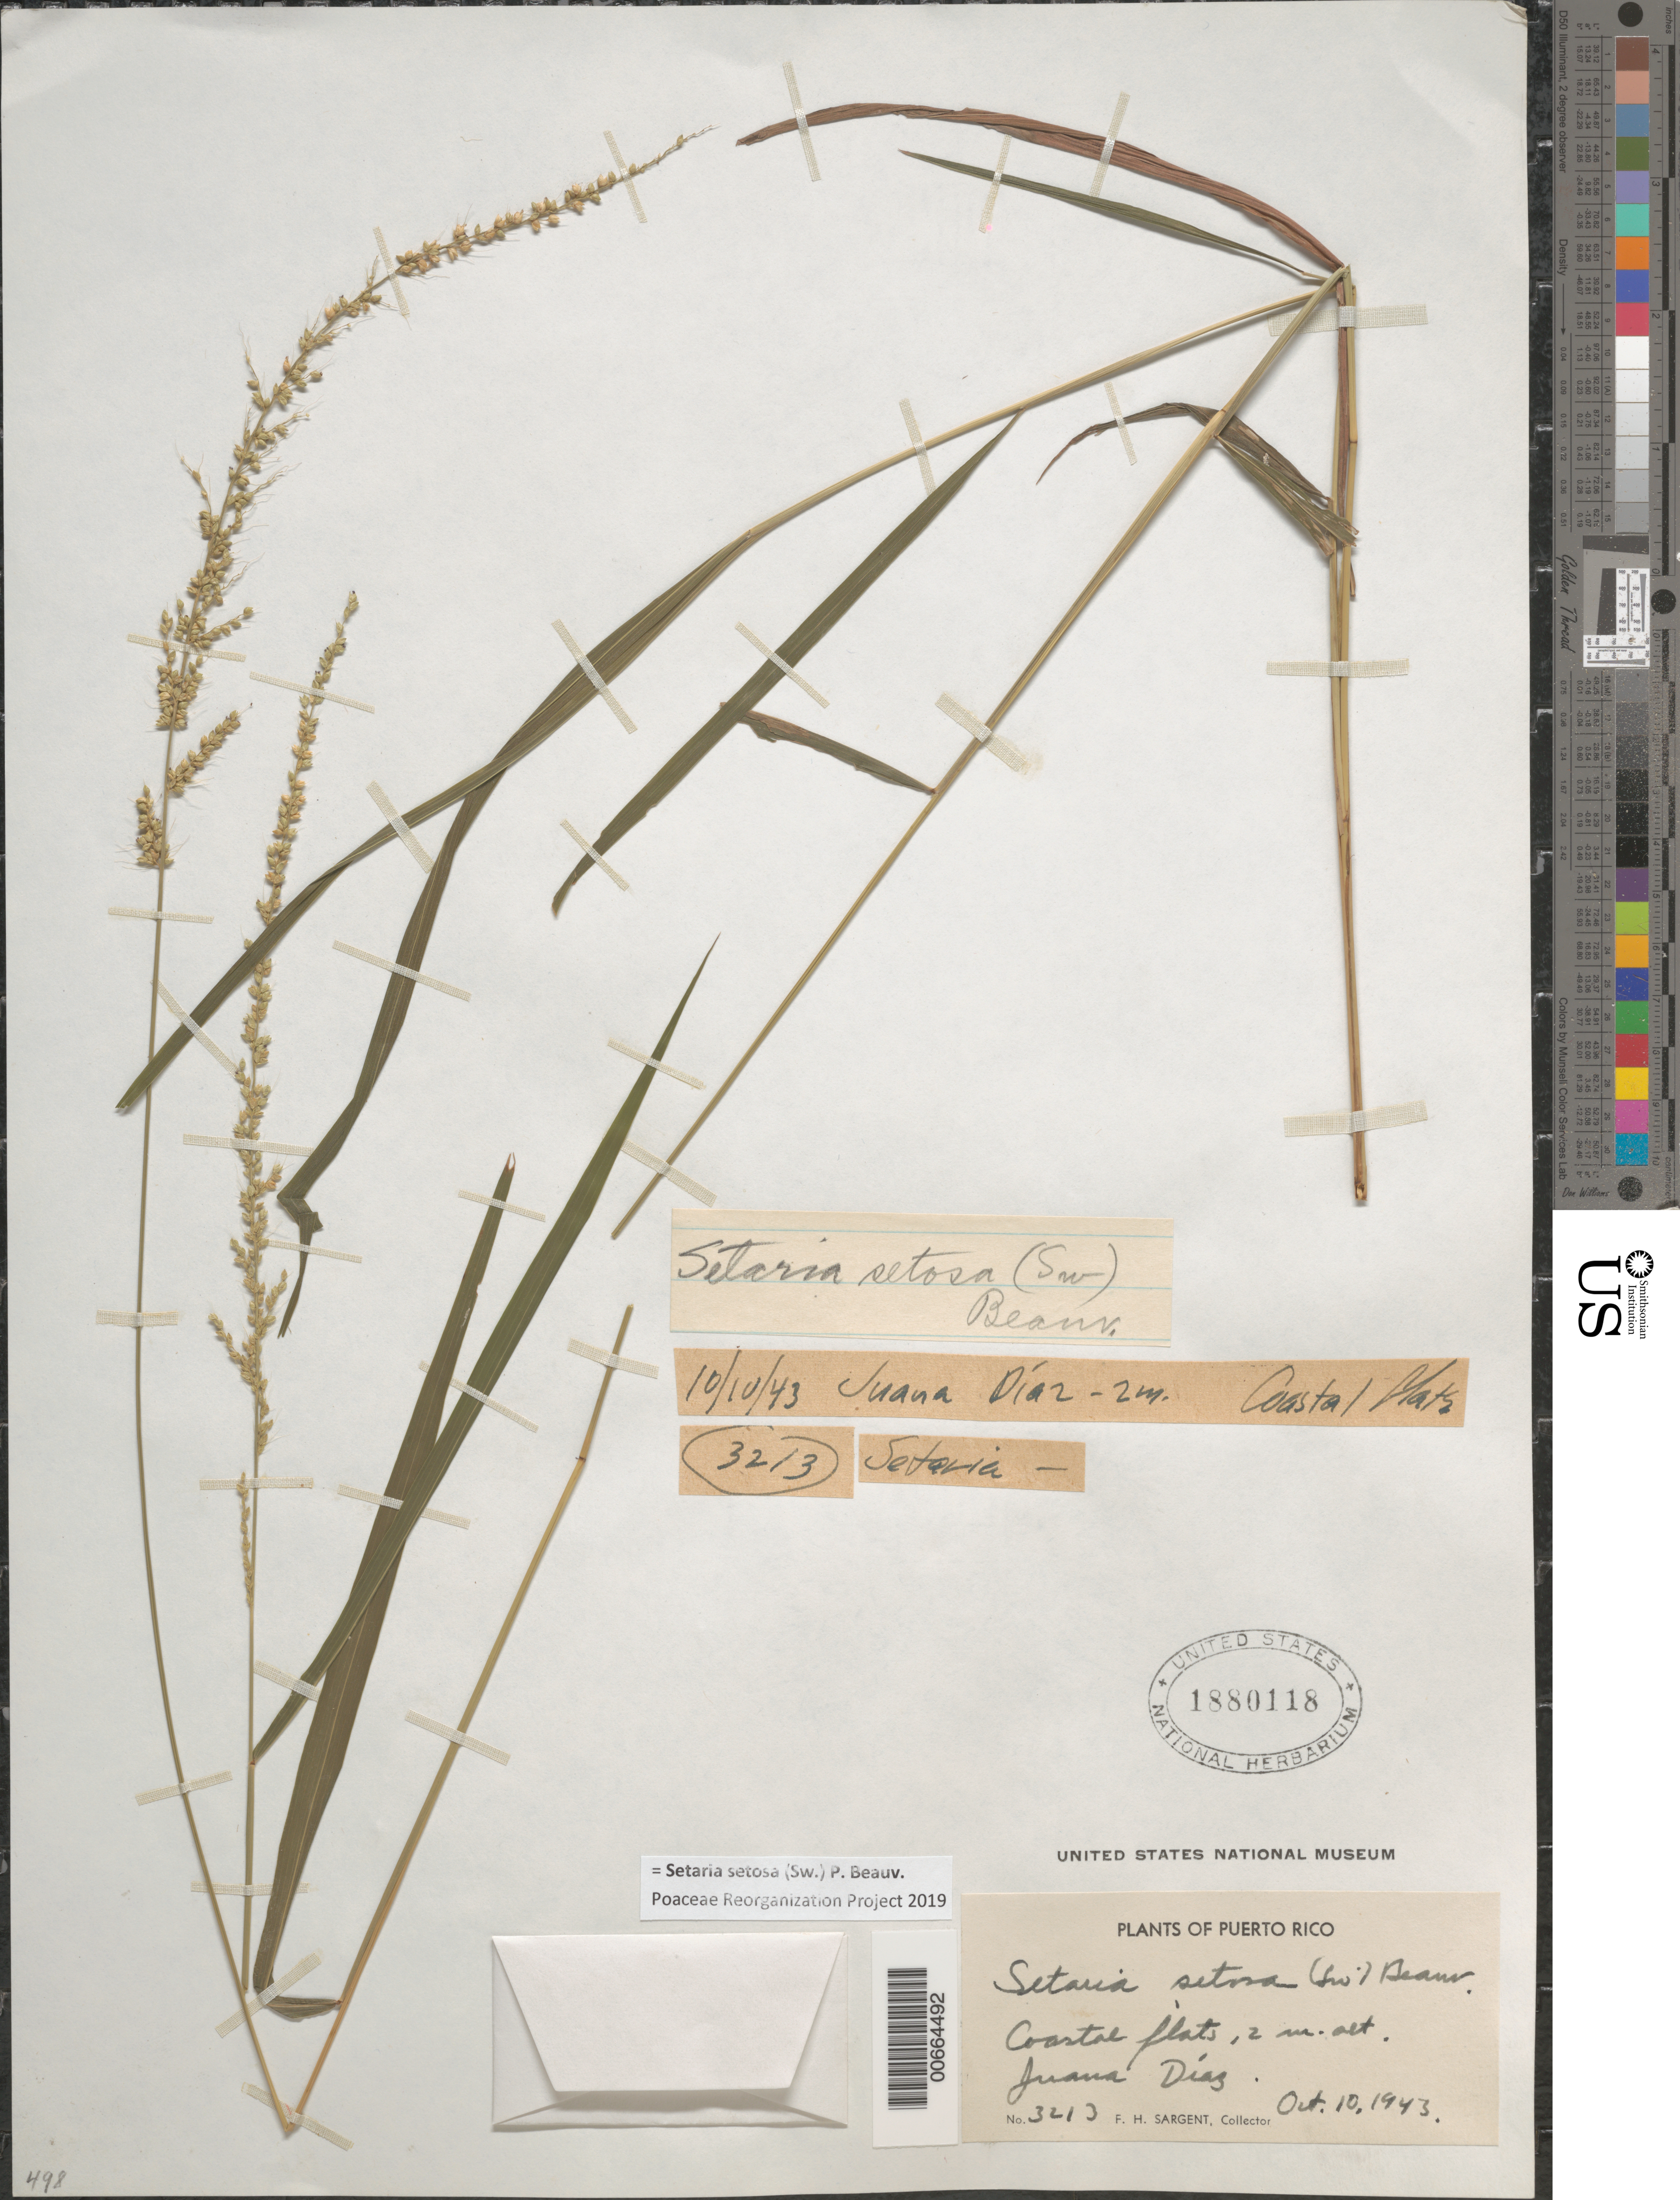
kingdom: Plantae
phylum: Tracheophyta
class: Liliopsida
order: Poales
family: Poaceae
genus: Setaria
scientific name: Setaria setosa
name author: (Sw.) P. Beauv.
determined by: Poaceae Reorganization Project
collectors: F. H. Sargent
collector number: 3213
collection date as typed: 10 Oct 1943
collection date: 1943-10-10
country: Puerto Rico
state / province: Juana Díaz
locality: Juana Diaz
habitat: Coastal flats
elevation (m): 2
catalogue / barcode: US 1880118